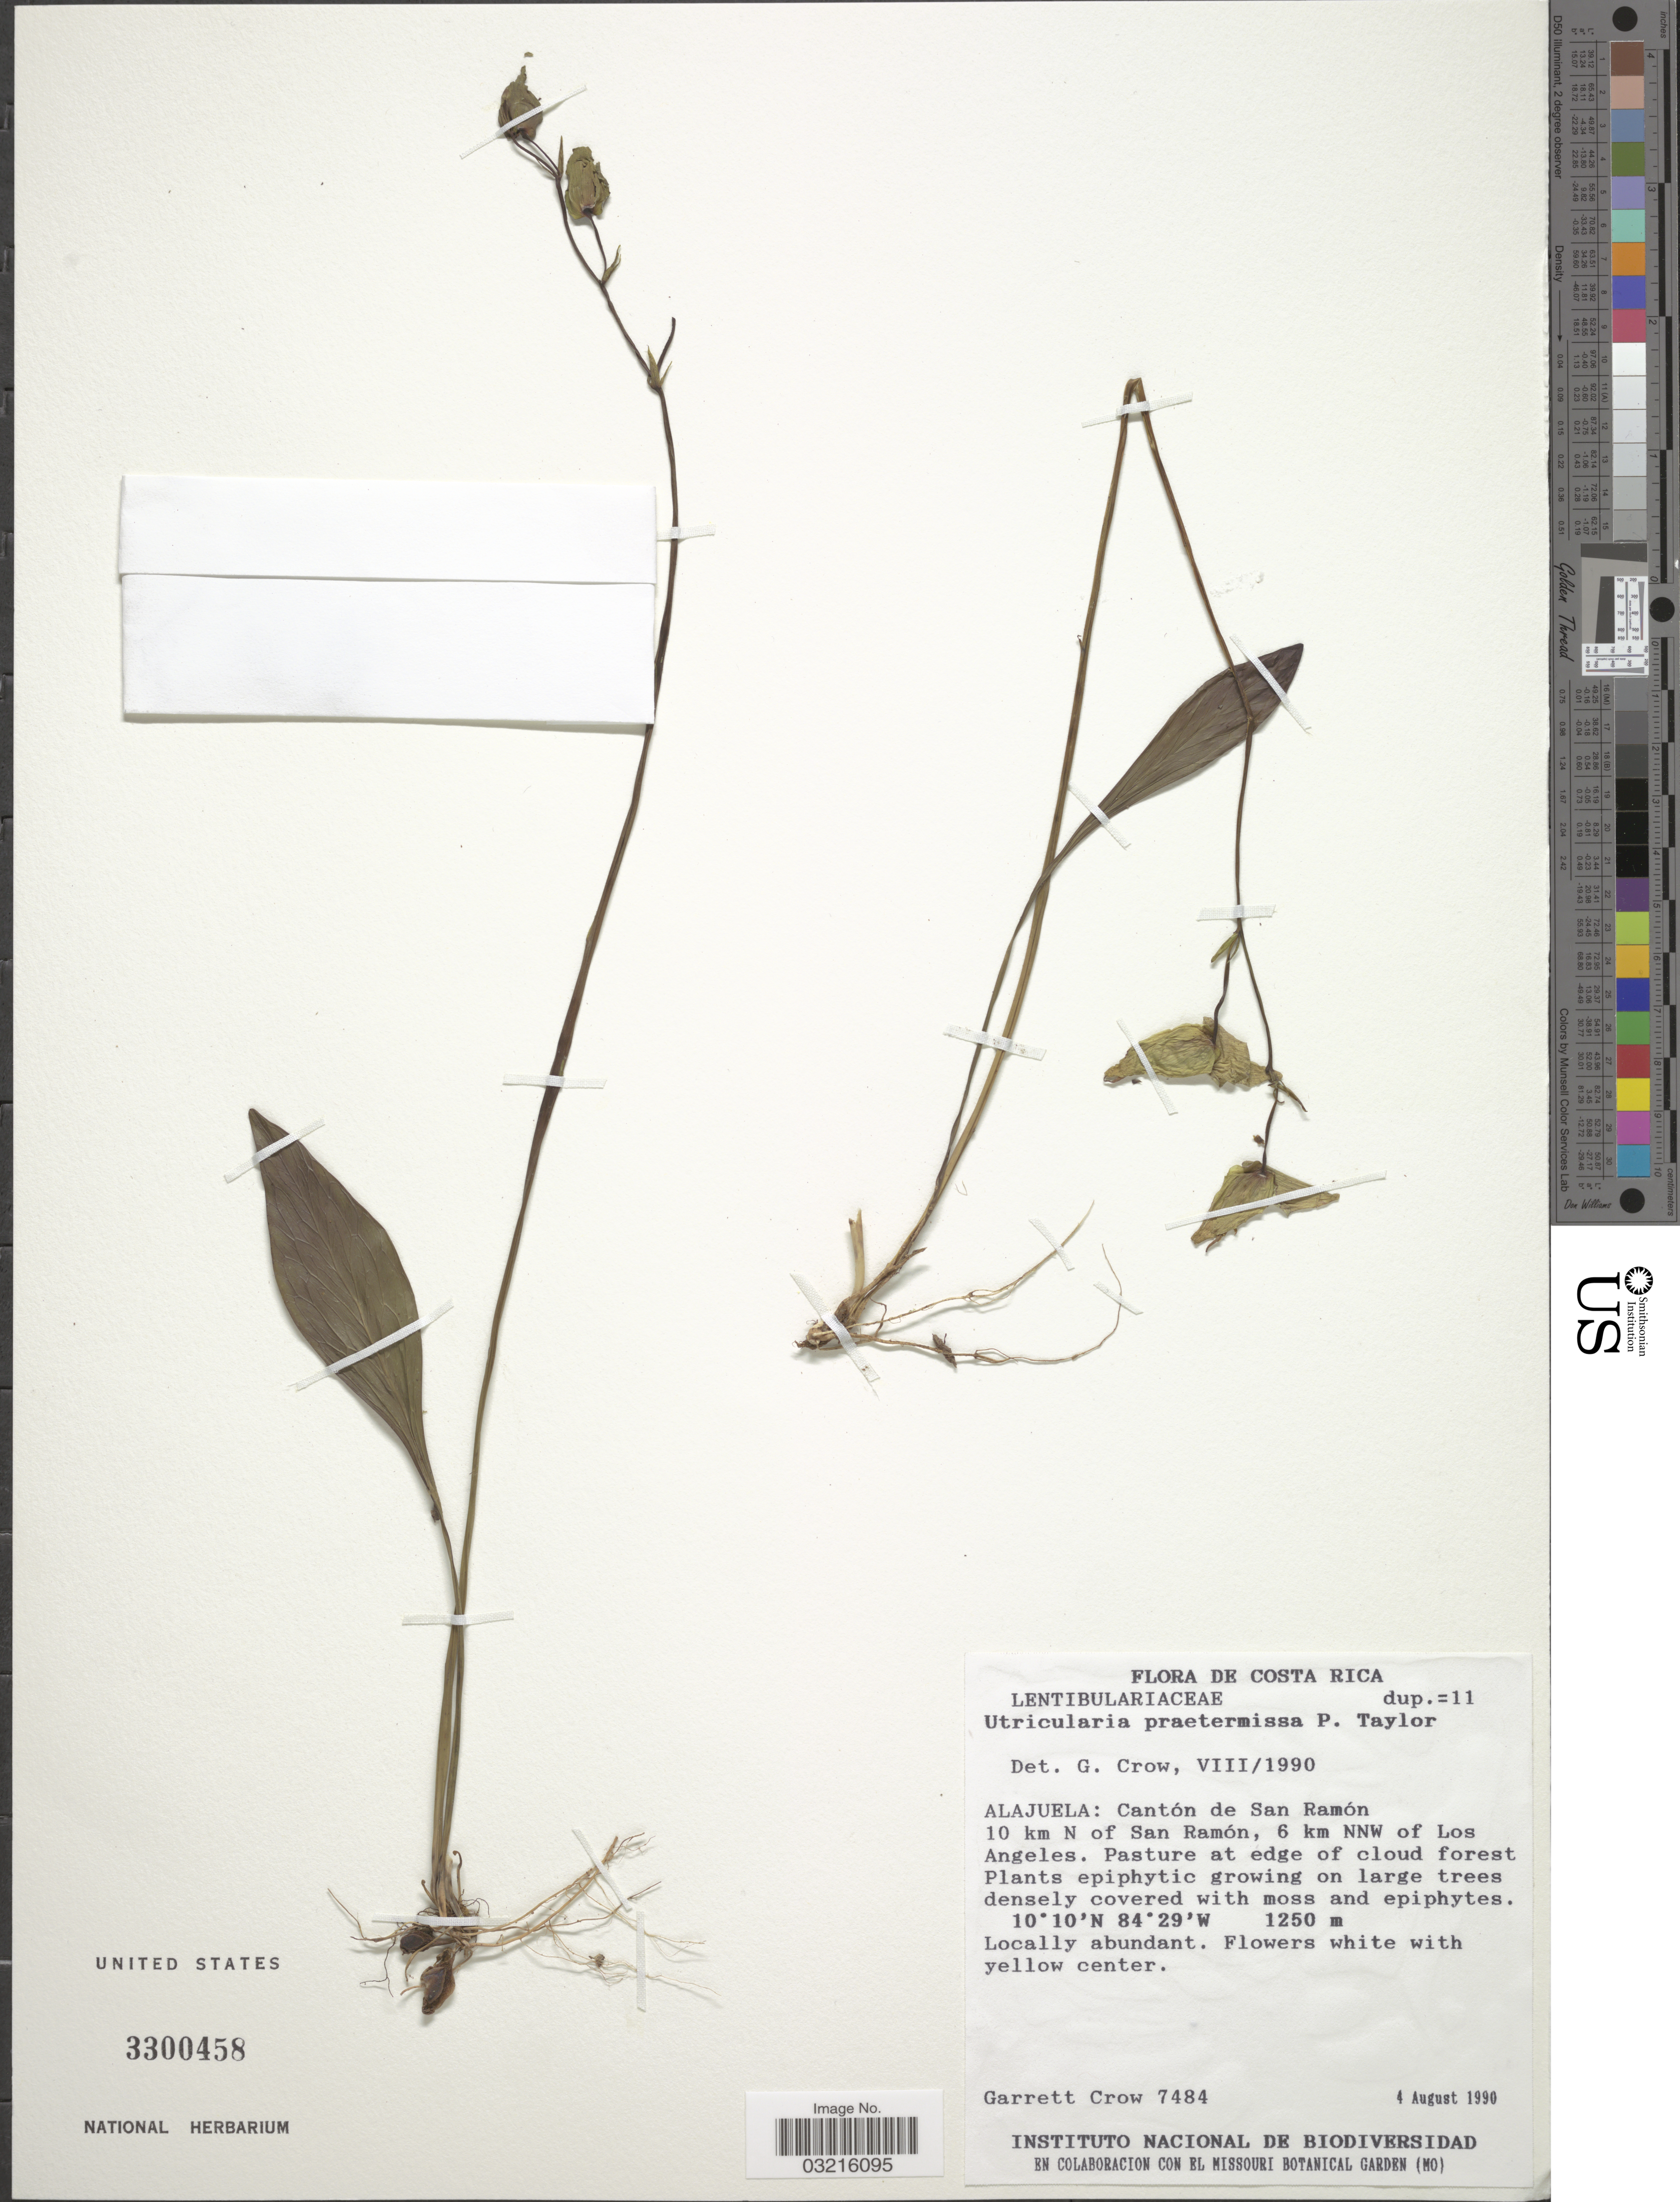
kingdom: Plantae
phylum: Tracheophyta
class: Magnoliopsida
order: Lamiales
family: Lentibulariaceae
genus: Utricularia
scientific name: Utricularia praetermissa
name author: P. Taylor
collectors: G. E. Crow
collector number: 7484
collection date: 1990-08-04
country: Costa Rica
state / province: Alajuela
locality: Cantón de San Ramón, 10 km N of San Ramón, 6 km NNW of Los Angeles.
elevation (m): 1250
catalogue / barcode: US 3300458